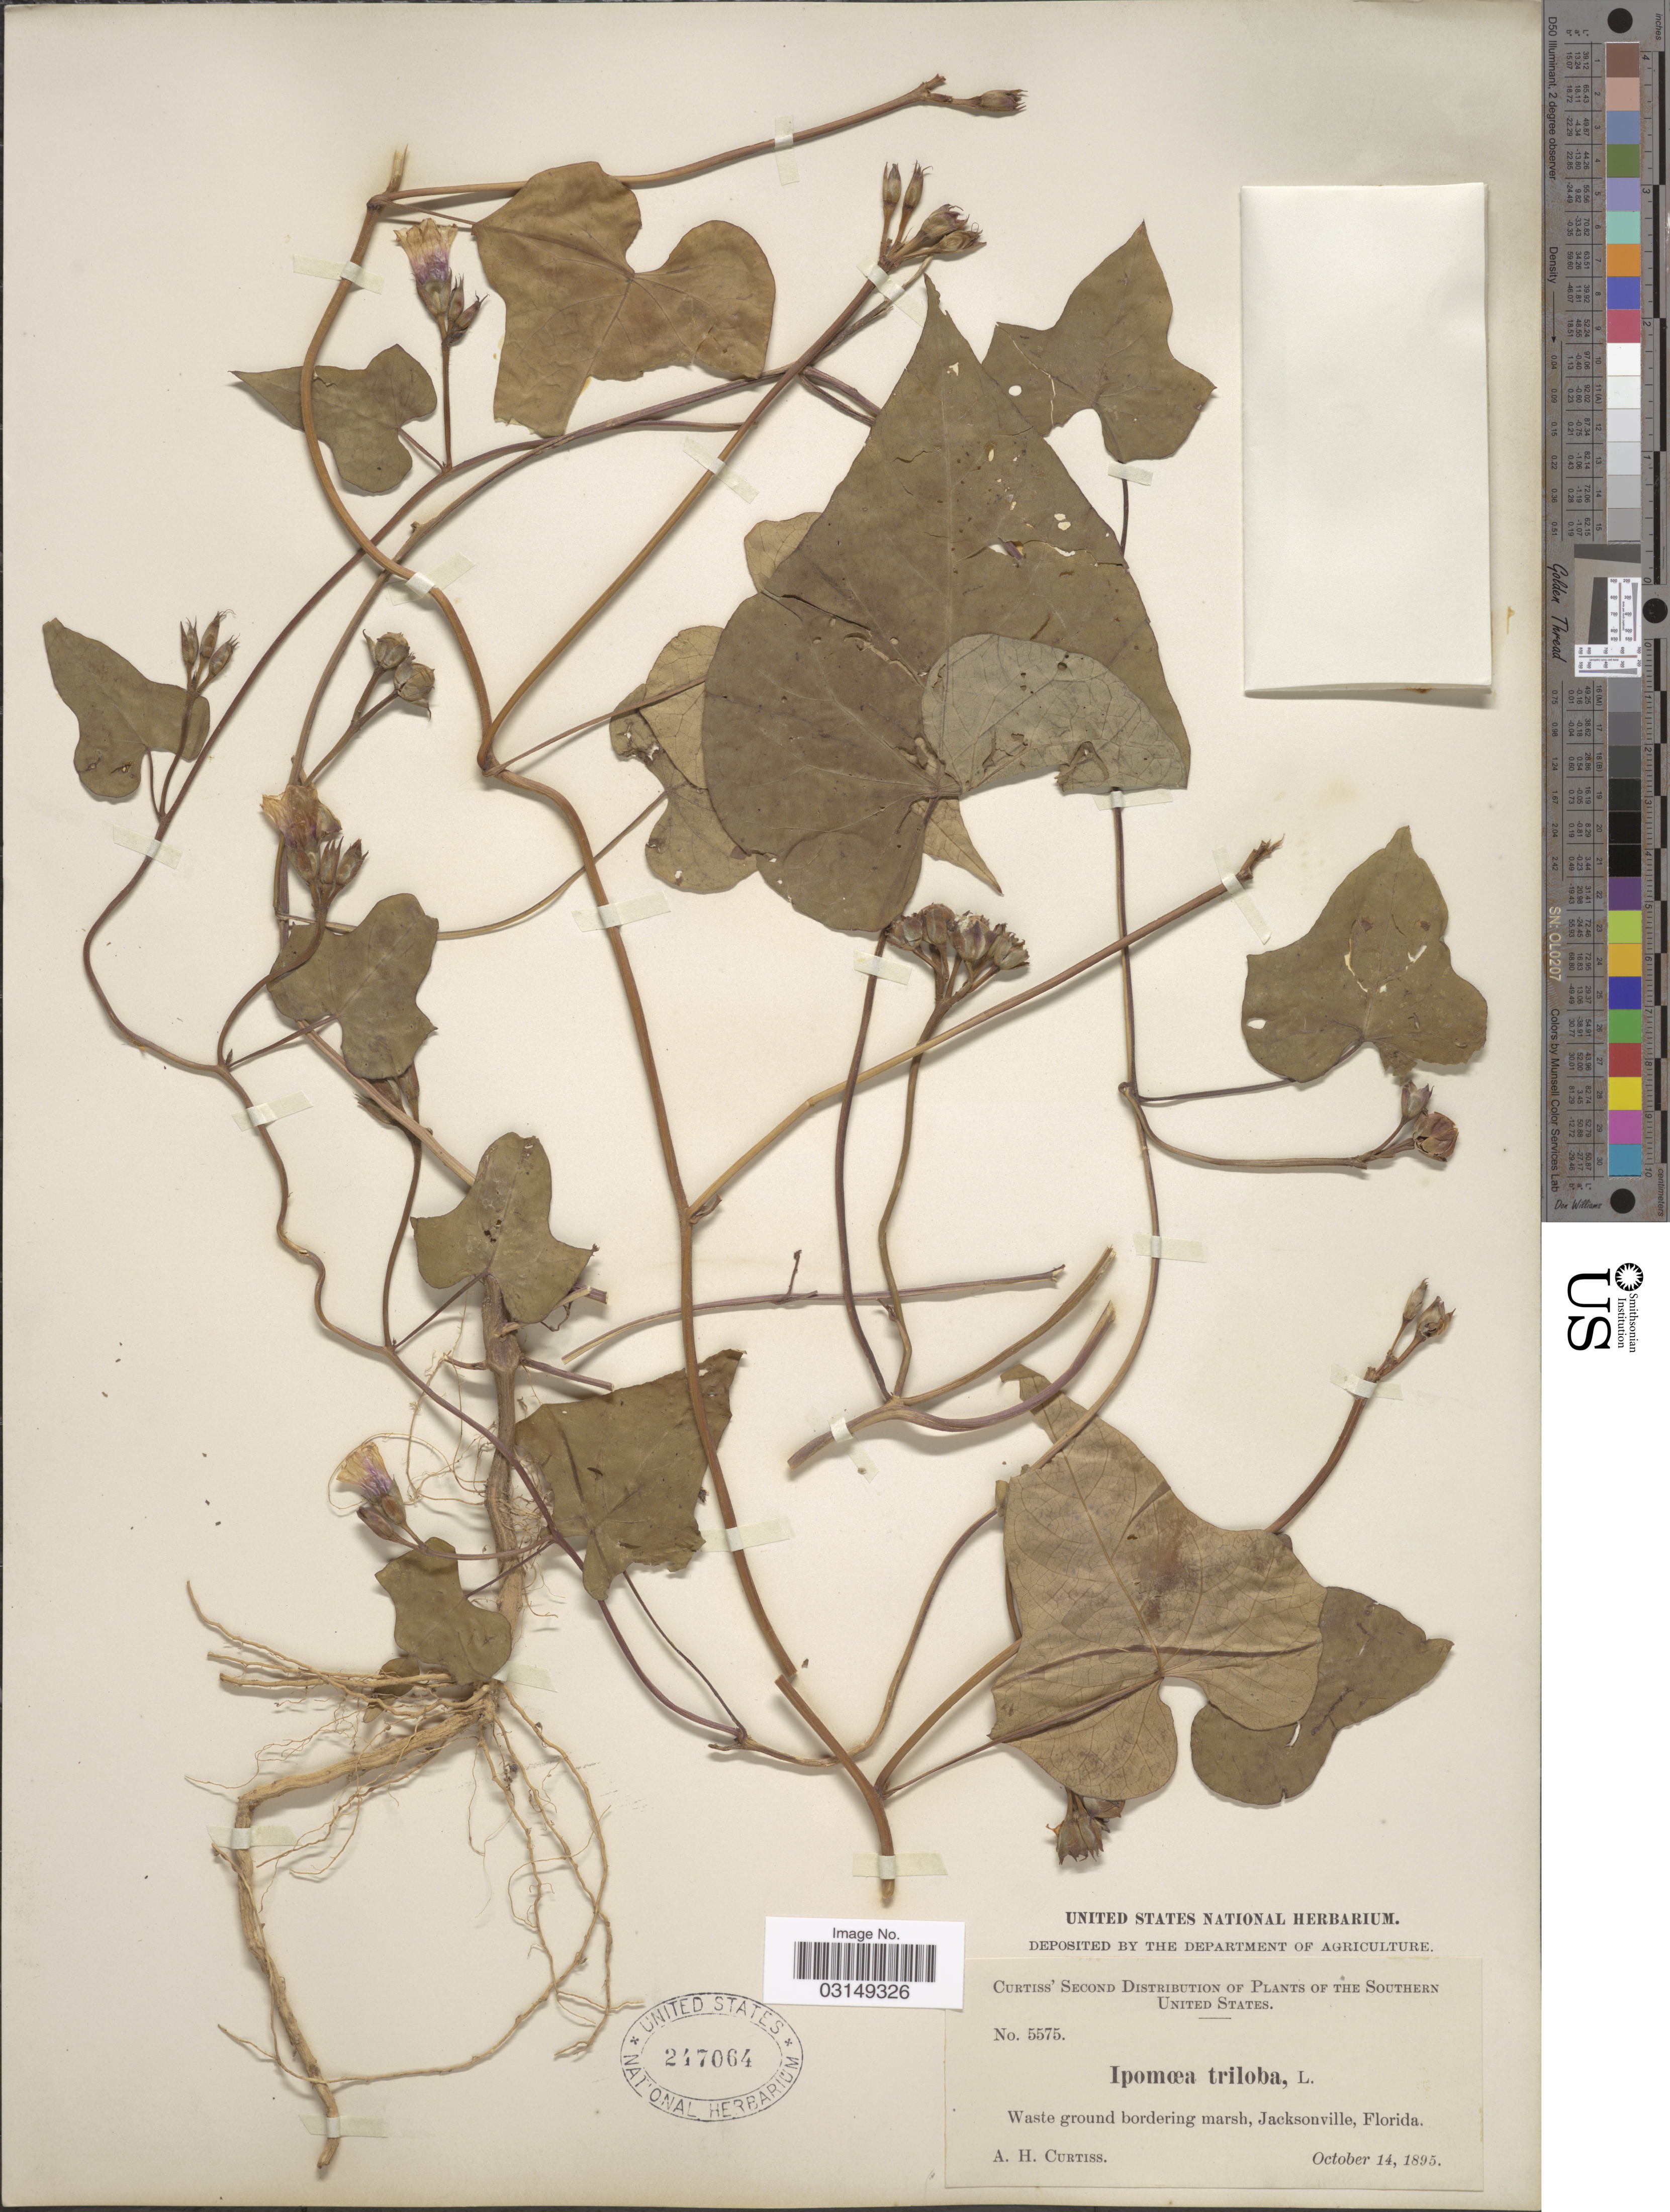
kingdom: Plantae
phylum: Tracheophyta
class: Magnoliopsida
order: Solanales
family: Convolvulaceae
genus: Ipomoea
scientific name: Ipomoea trichocarpa var. trichocarpa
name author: Elliott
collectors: A. H. Curtiss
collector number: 5575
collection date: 1895-10-14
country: United States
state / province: Florida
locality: Jacksonville.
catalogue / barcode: US 247064